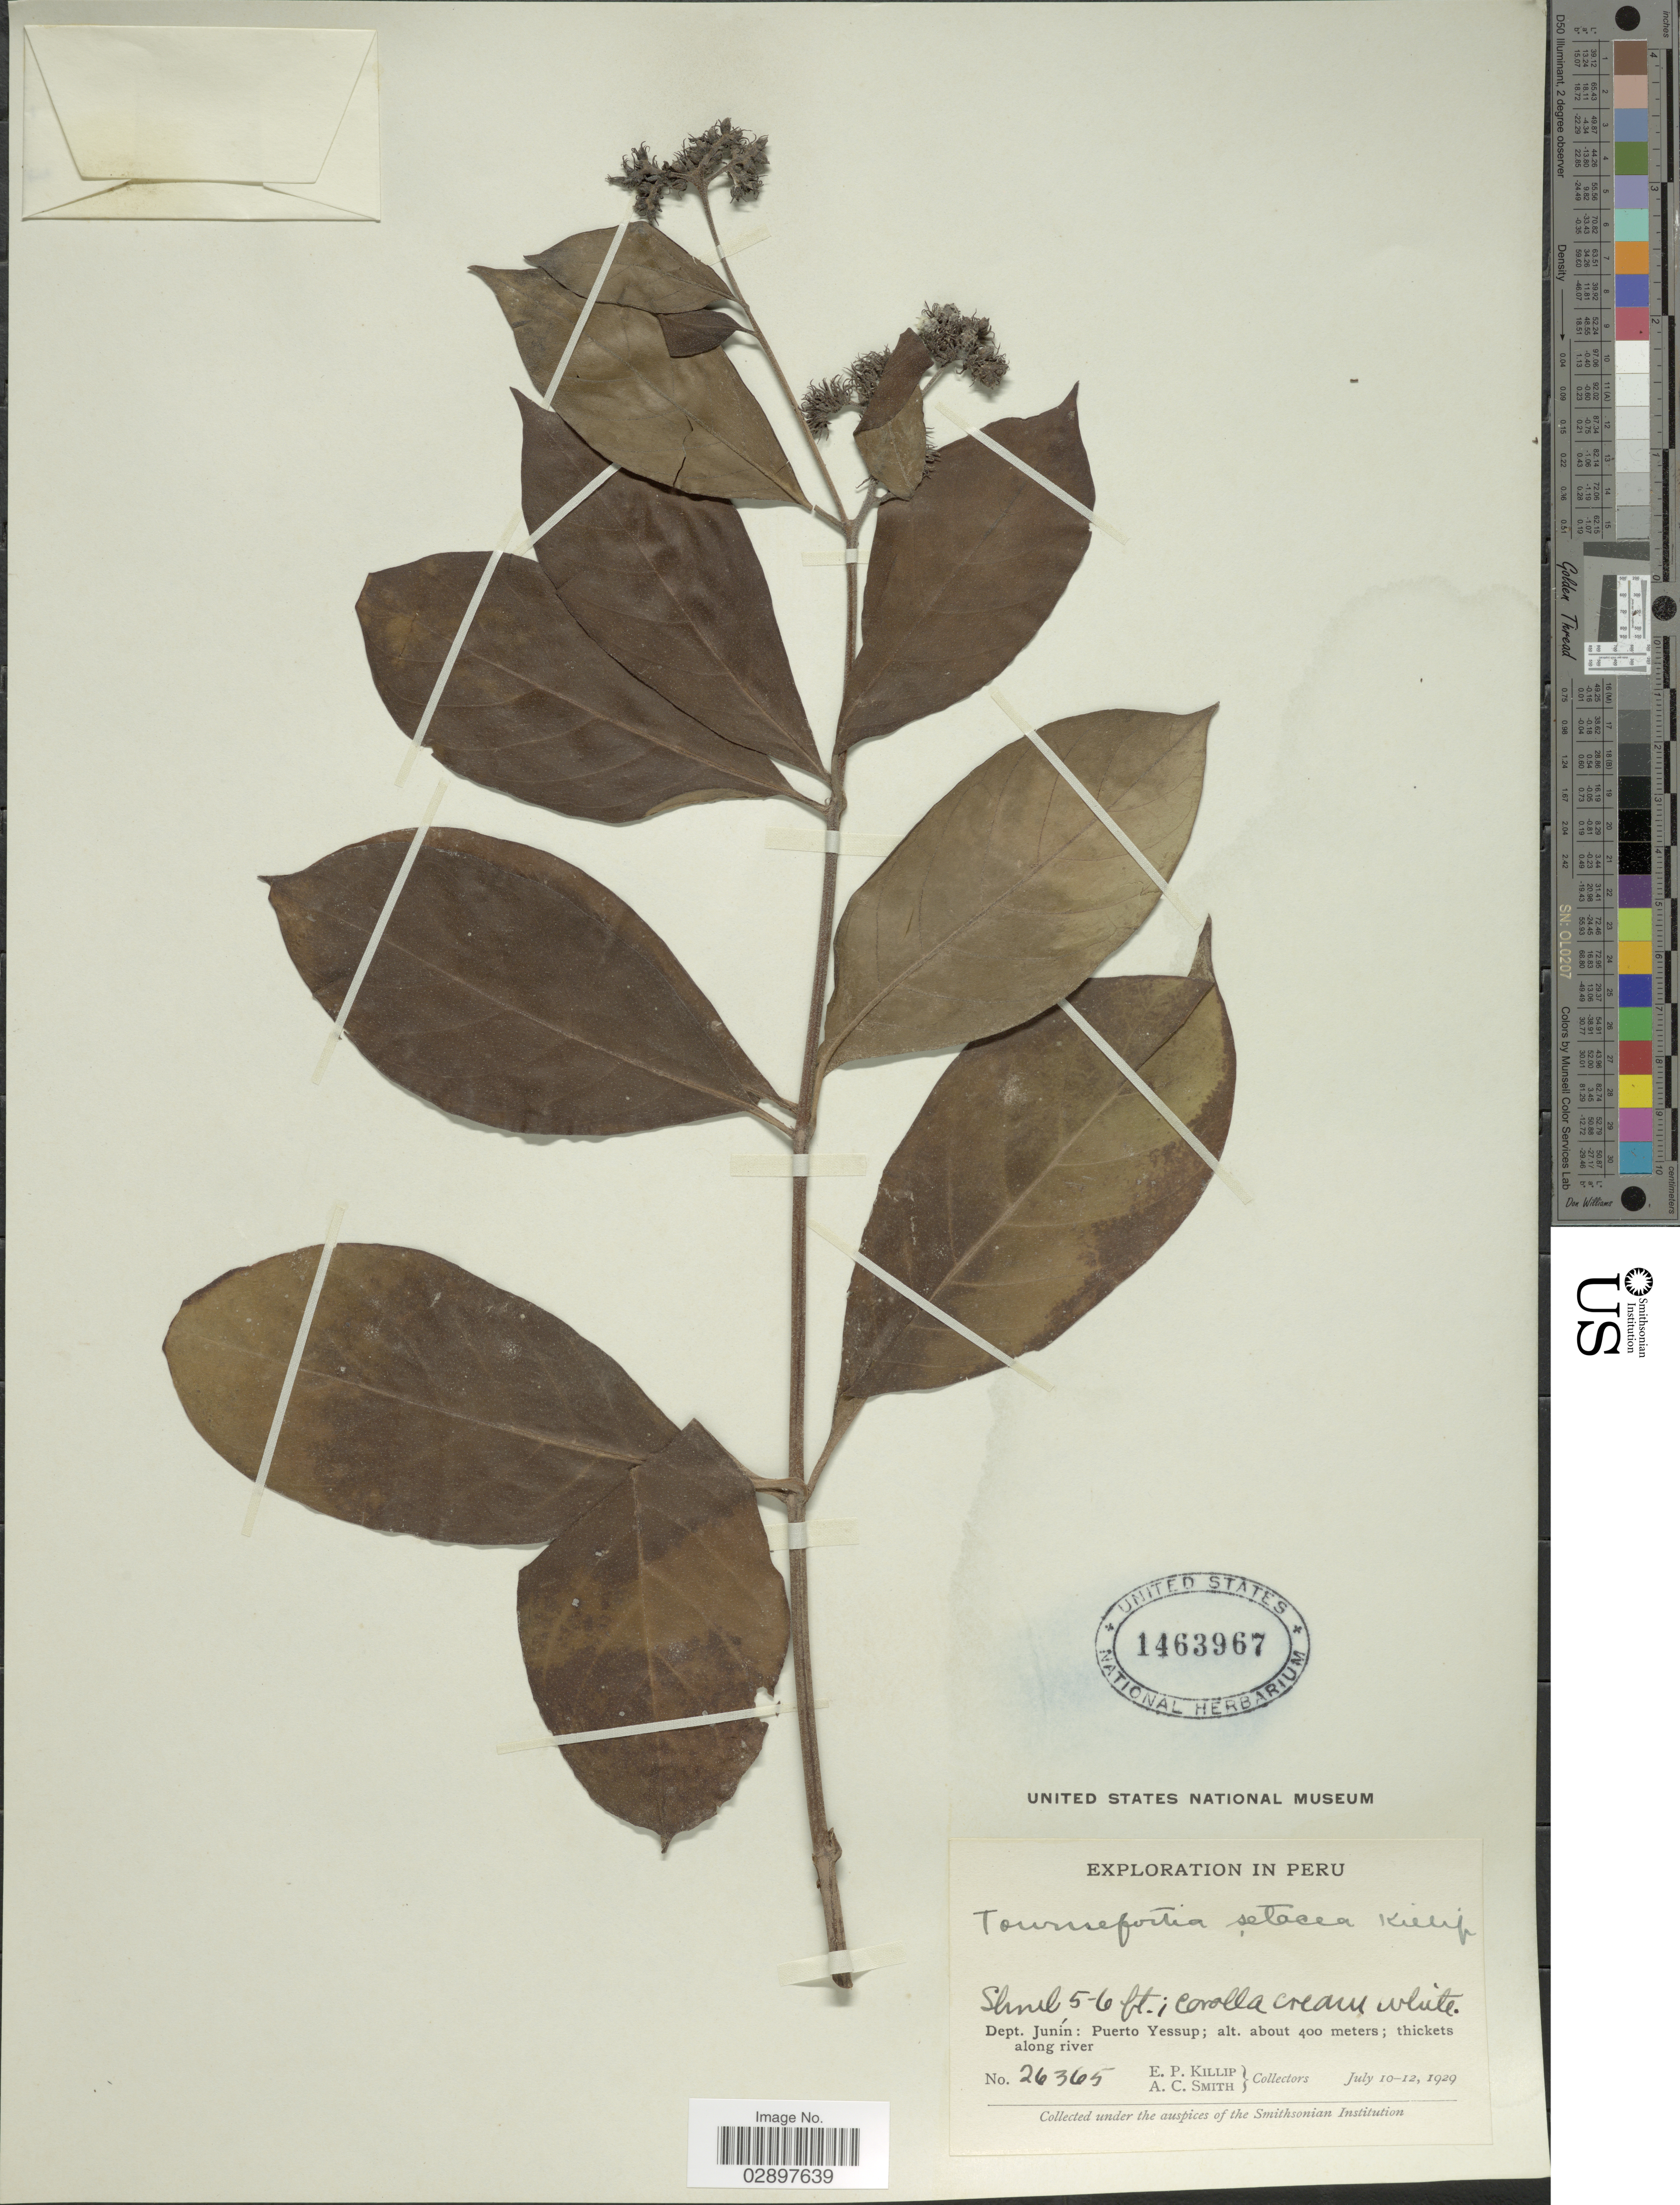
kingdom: Plantae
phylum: Tracheophyta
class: Magnoliopsida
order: Boraginales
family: Heliotropiaceae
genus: Tournefortia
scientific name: Tournefortia setacea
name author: Killip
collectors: E. P. Killip & A. C. Smith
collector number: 26365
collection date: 1929-07-10/1929-07-12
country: Peru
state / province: Junín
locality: Dept. Junín: Puerto Yessup.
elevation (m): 400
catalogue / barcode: US 1463967